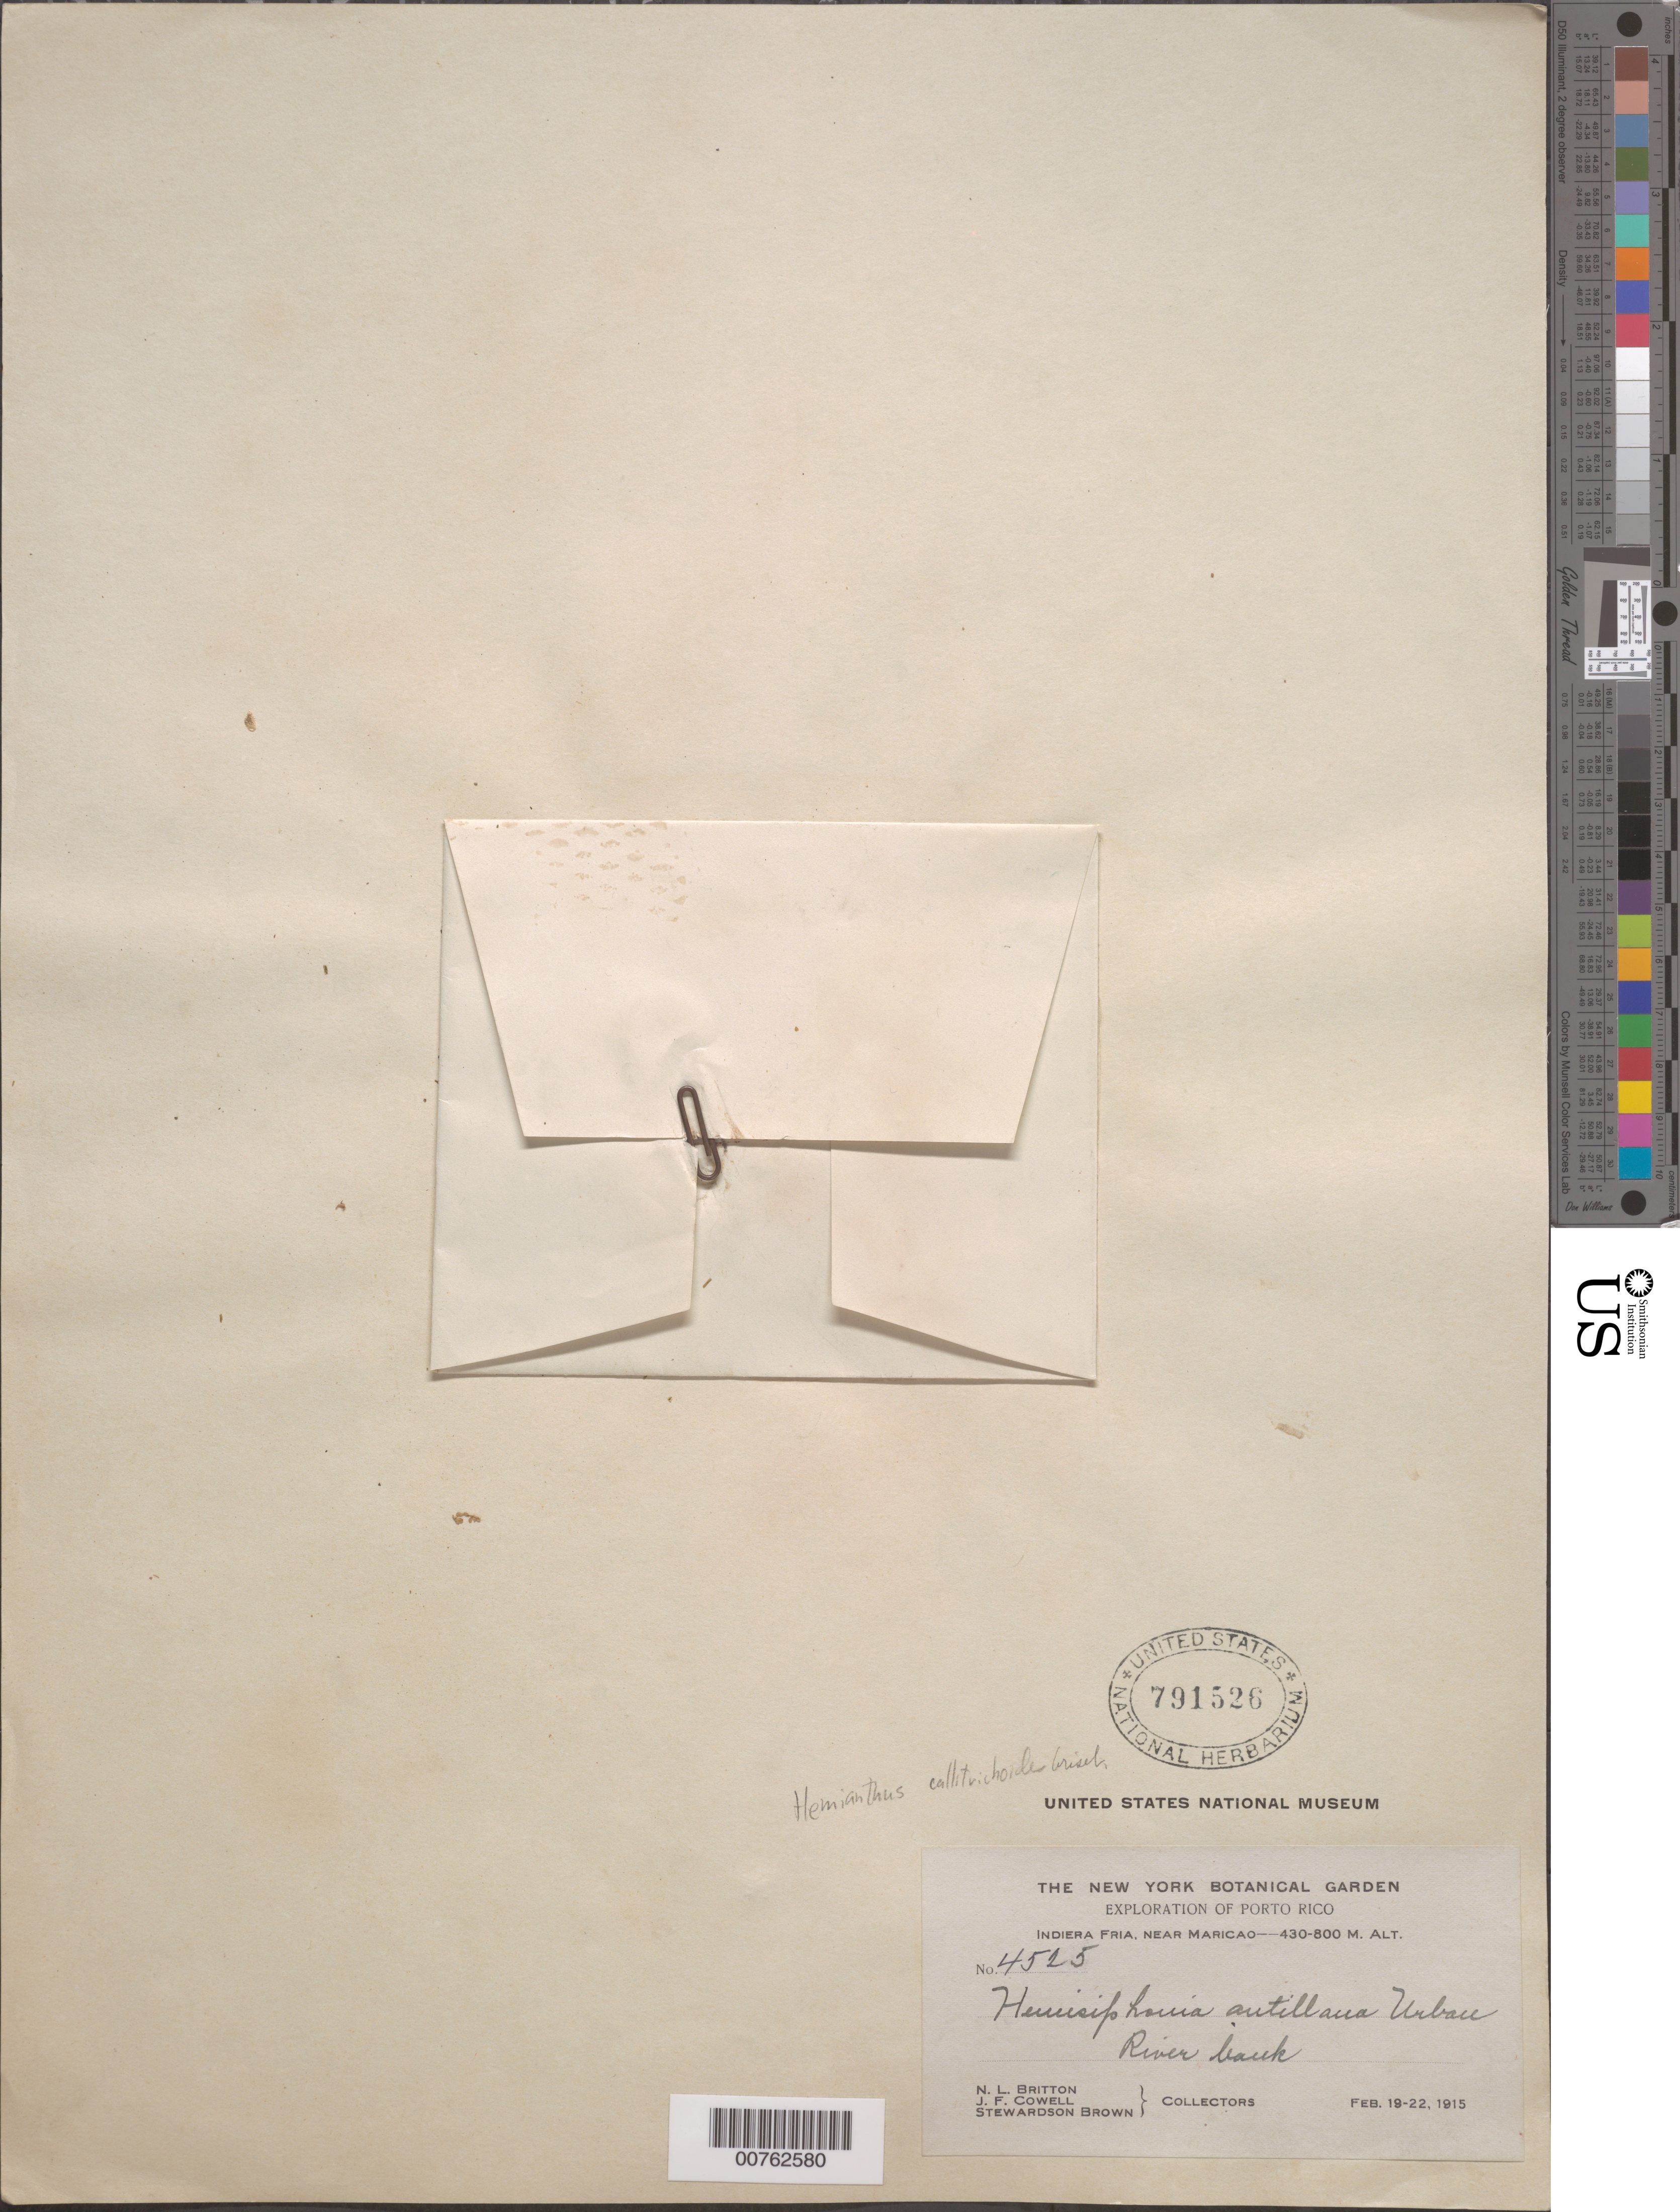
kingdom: Plantae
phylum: Tracheophyta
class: Magnoliopsida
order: Lamiales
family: Linderniaceae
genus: Hemianthus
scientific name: Hemianthus callitrichoides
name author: Griseb.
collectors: N. Britton, J. F. Cowell & S. Brown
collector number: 4525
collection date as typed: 19 Feb 1915 to 22 Feb 1915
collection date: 1915-02-19/1915-02-22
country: Puerto Rico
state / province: Maricao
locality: Indiera Fria, near Maricao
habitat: River bank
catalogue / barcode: US 791526